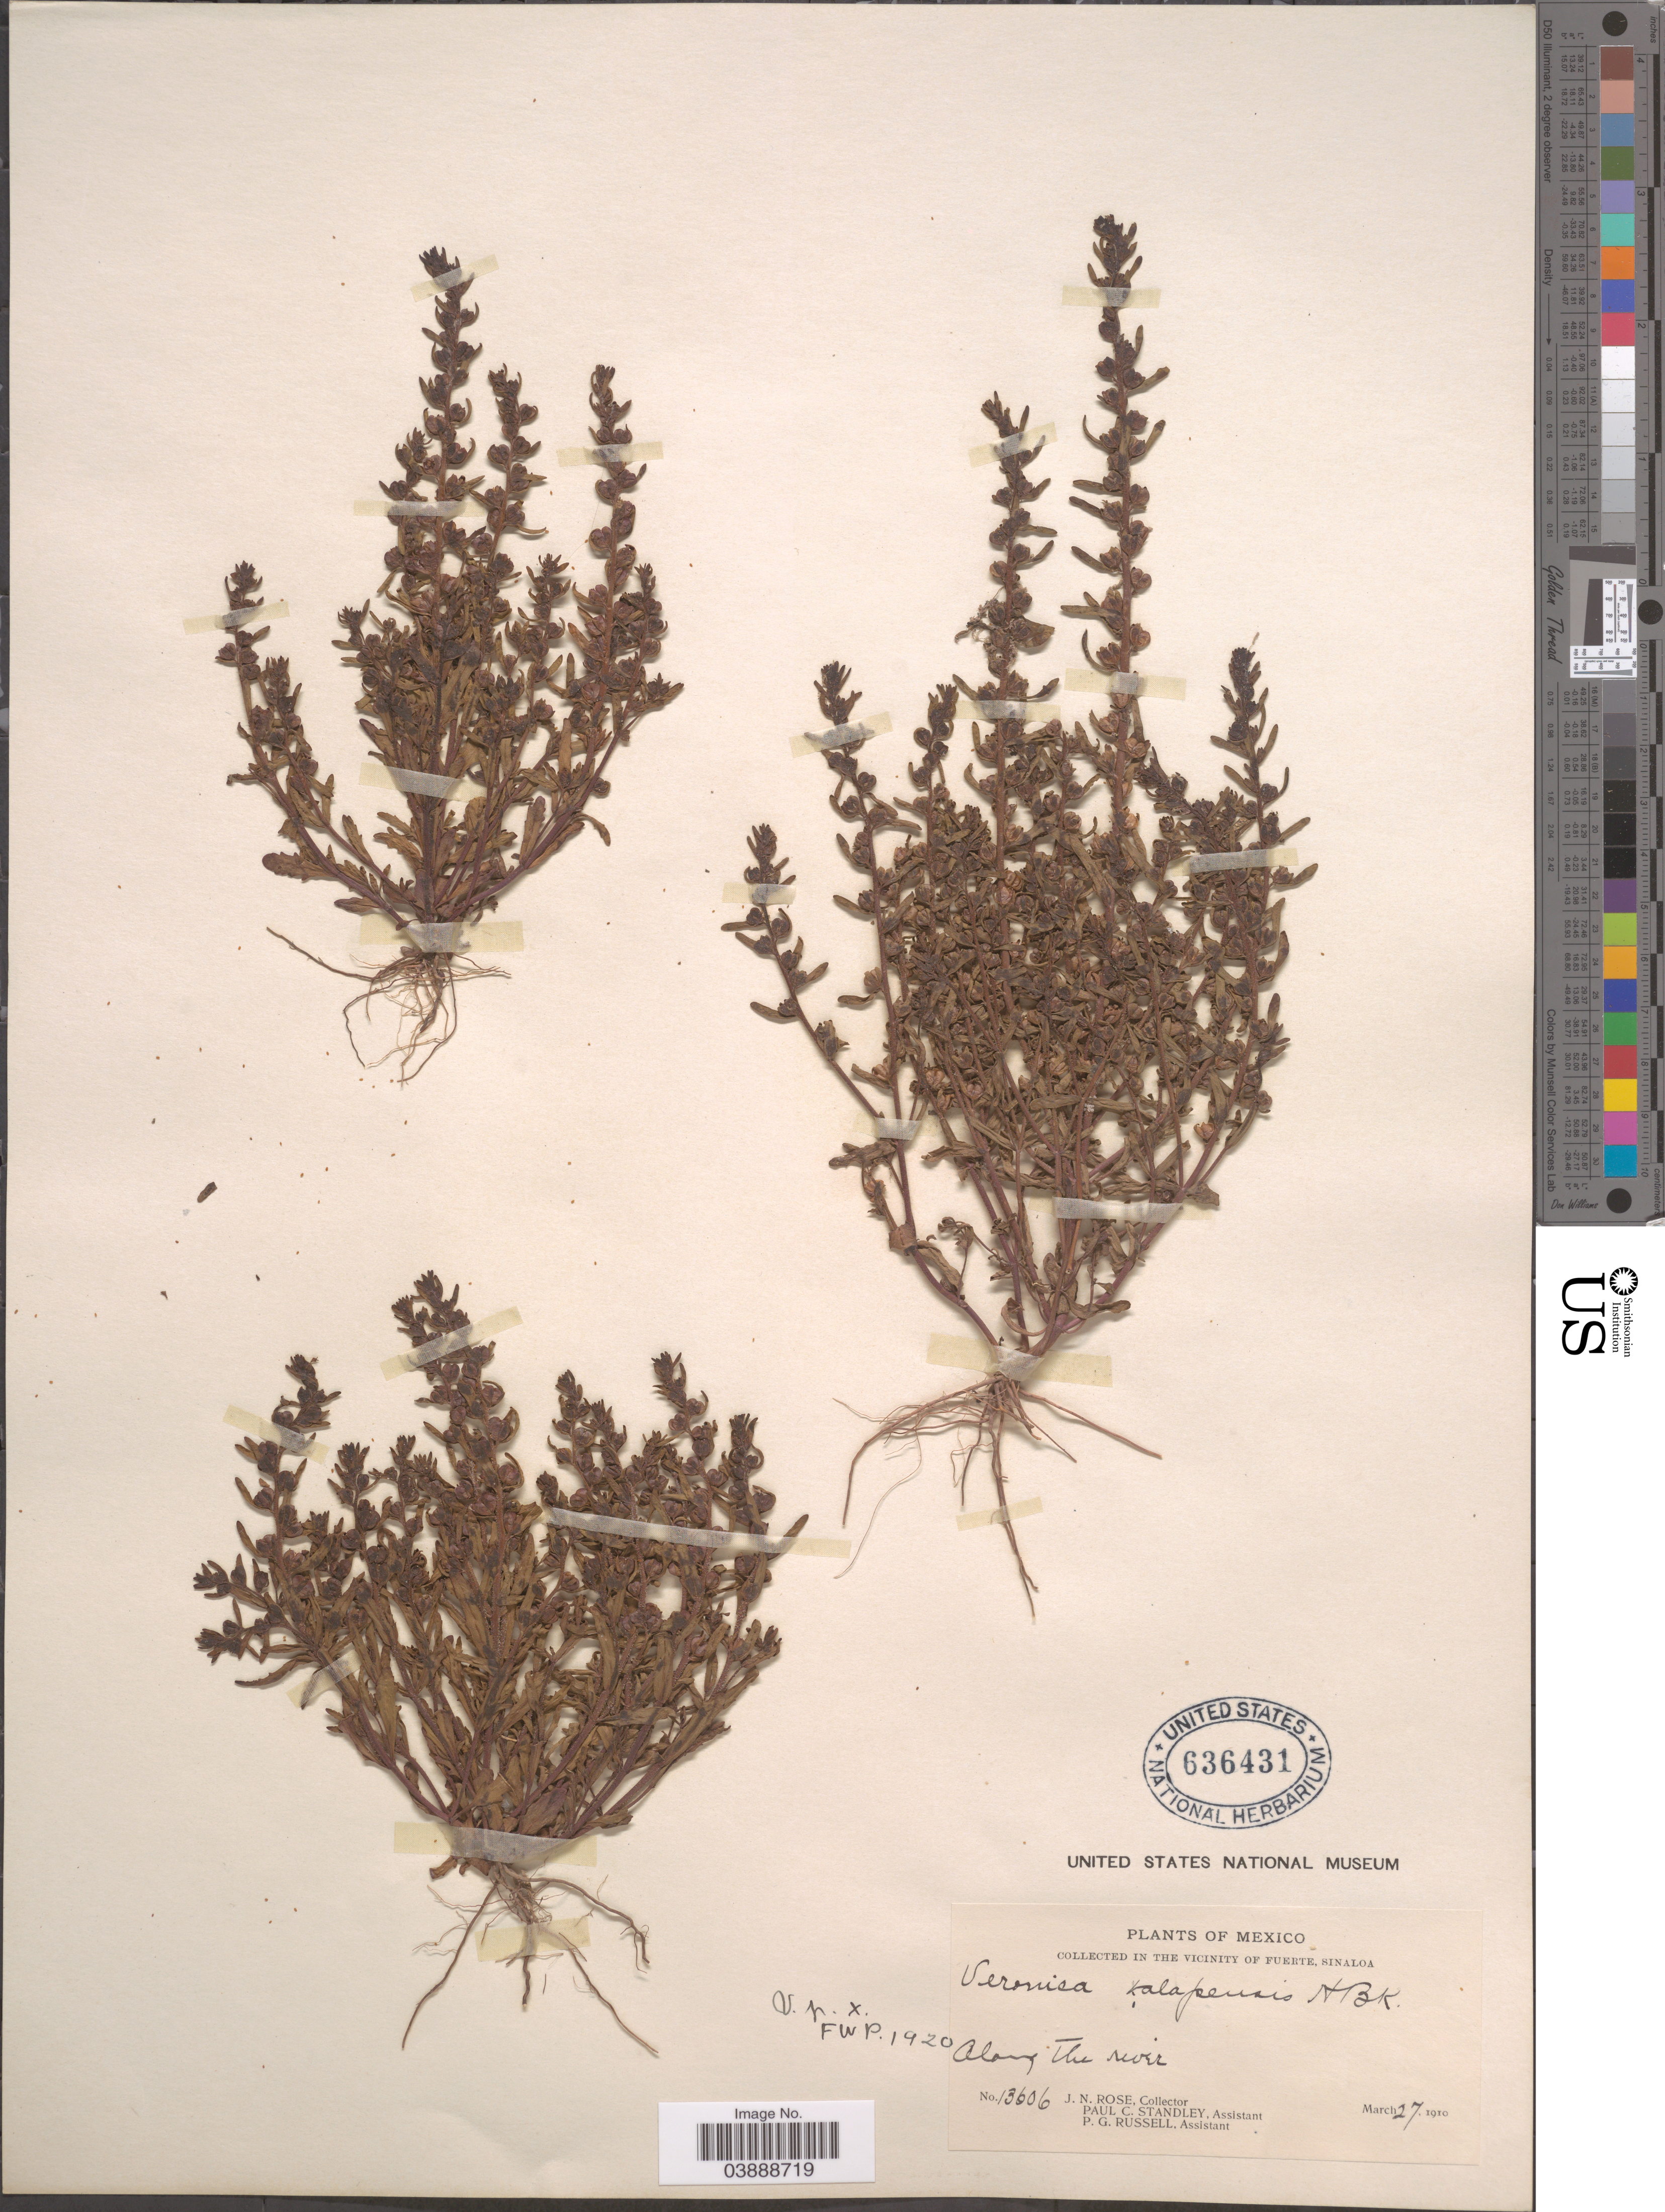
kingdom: Plantae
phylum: Tracheophyta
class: Magnoliopsida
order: Lamiales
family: Plantaginaceae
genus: Veronica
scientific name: Veronica peregrina subsp. xalapensis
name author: (Kunth) Pennell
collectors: J. N. Rose, P. C. Standley & P. G. Russell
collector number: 13606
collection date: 1910-03-27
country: Mexico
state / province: Sinaloa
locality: In the Vicinity of Fuerte.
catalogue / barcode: US 636431